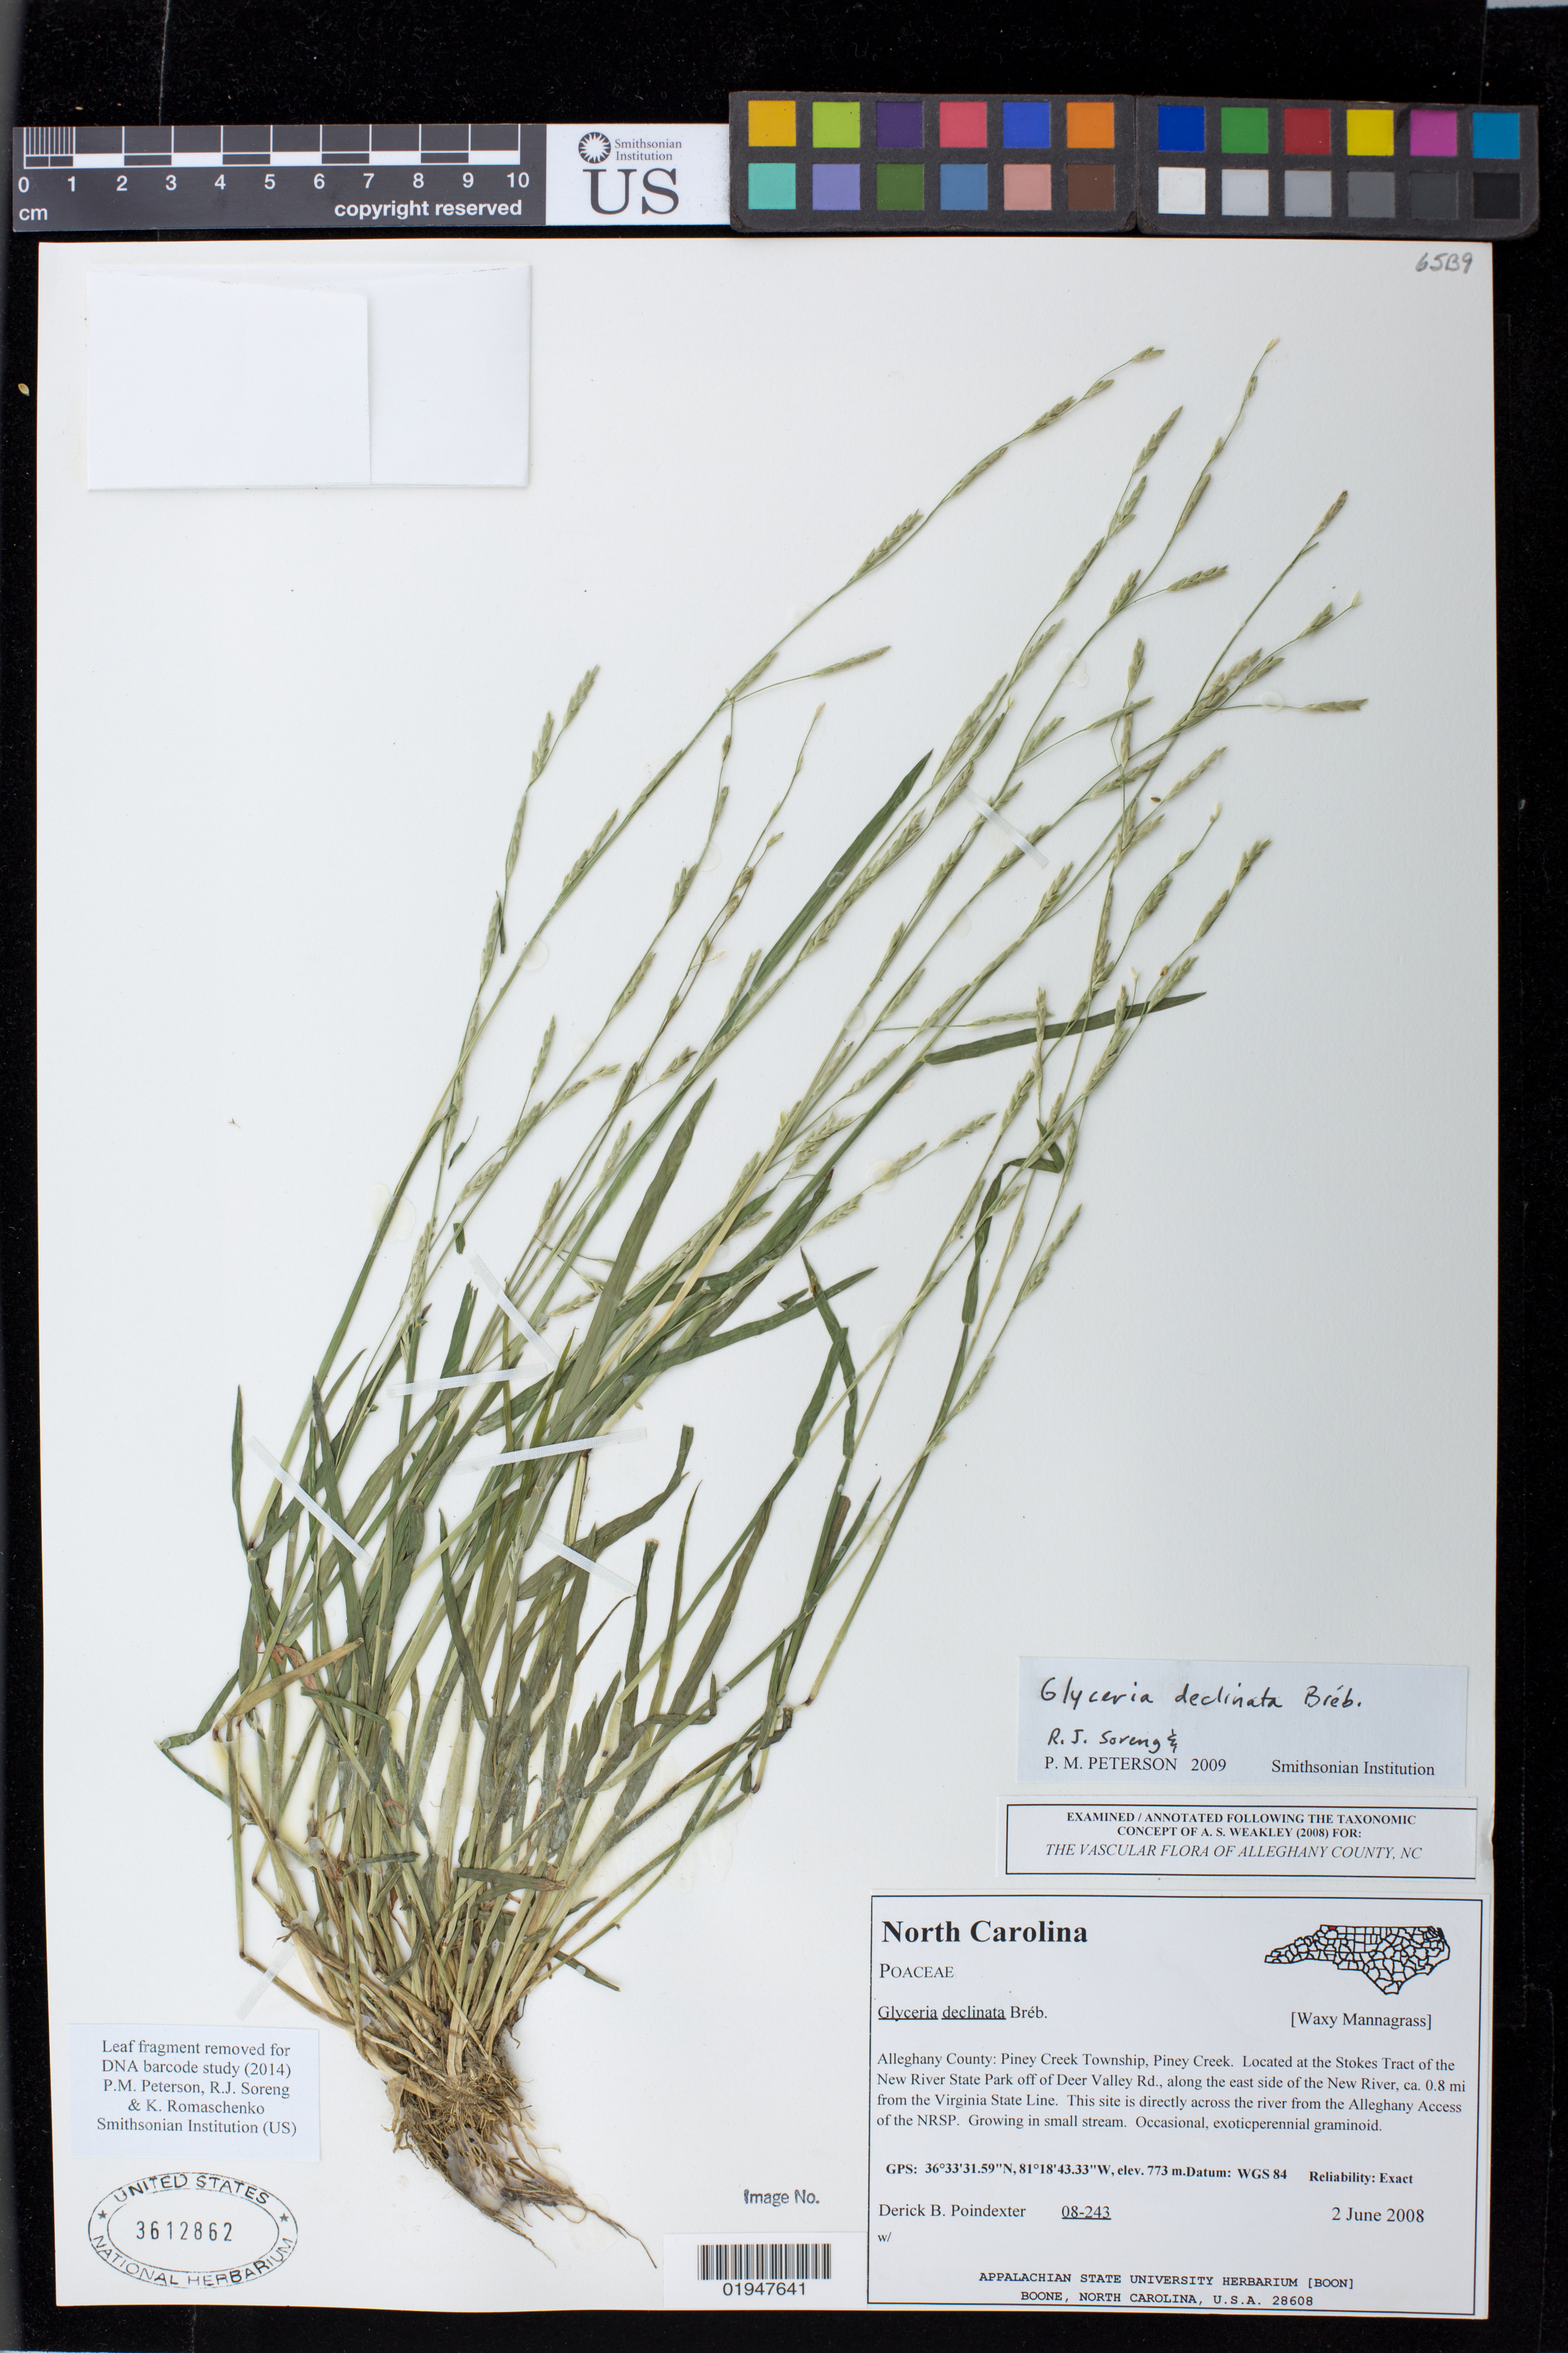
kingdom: Plantae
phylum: Tracheophyta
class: Liliopsida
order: Poales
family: Poaceae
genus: Glyceria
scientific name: Glyceria declinata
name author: Bréb.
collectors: D. Poindexter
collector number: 08-243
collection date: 2008-06-02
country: United States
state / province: North Carolina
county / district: Alleghany County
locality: Piney Creek Township, Piney Creek. Located at the Stokes Tract of the New River State Park off of Deer Valley Rd., along the east side of the New River, ca. 0.8 mi from the Virginia State Line. This site is directly across the river from the Alleghany Acc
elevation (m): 773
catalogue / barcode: US 3612862